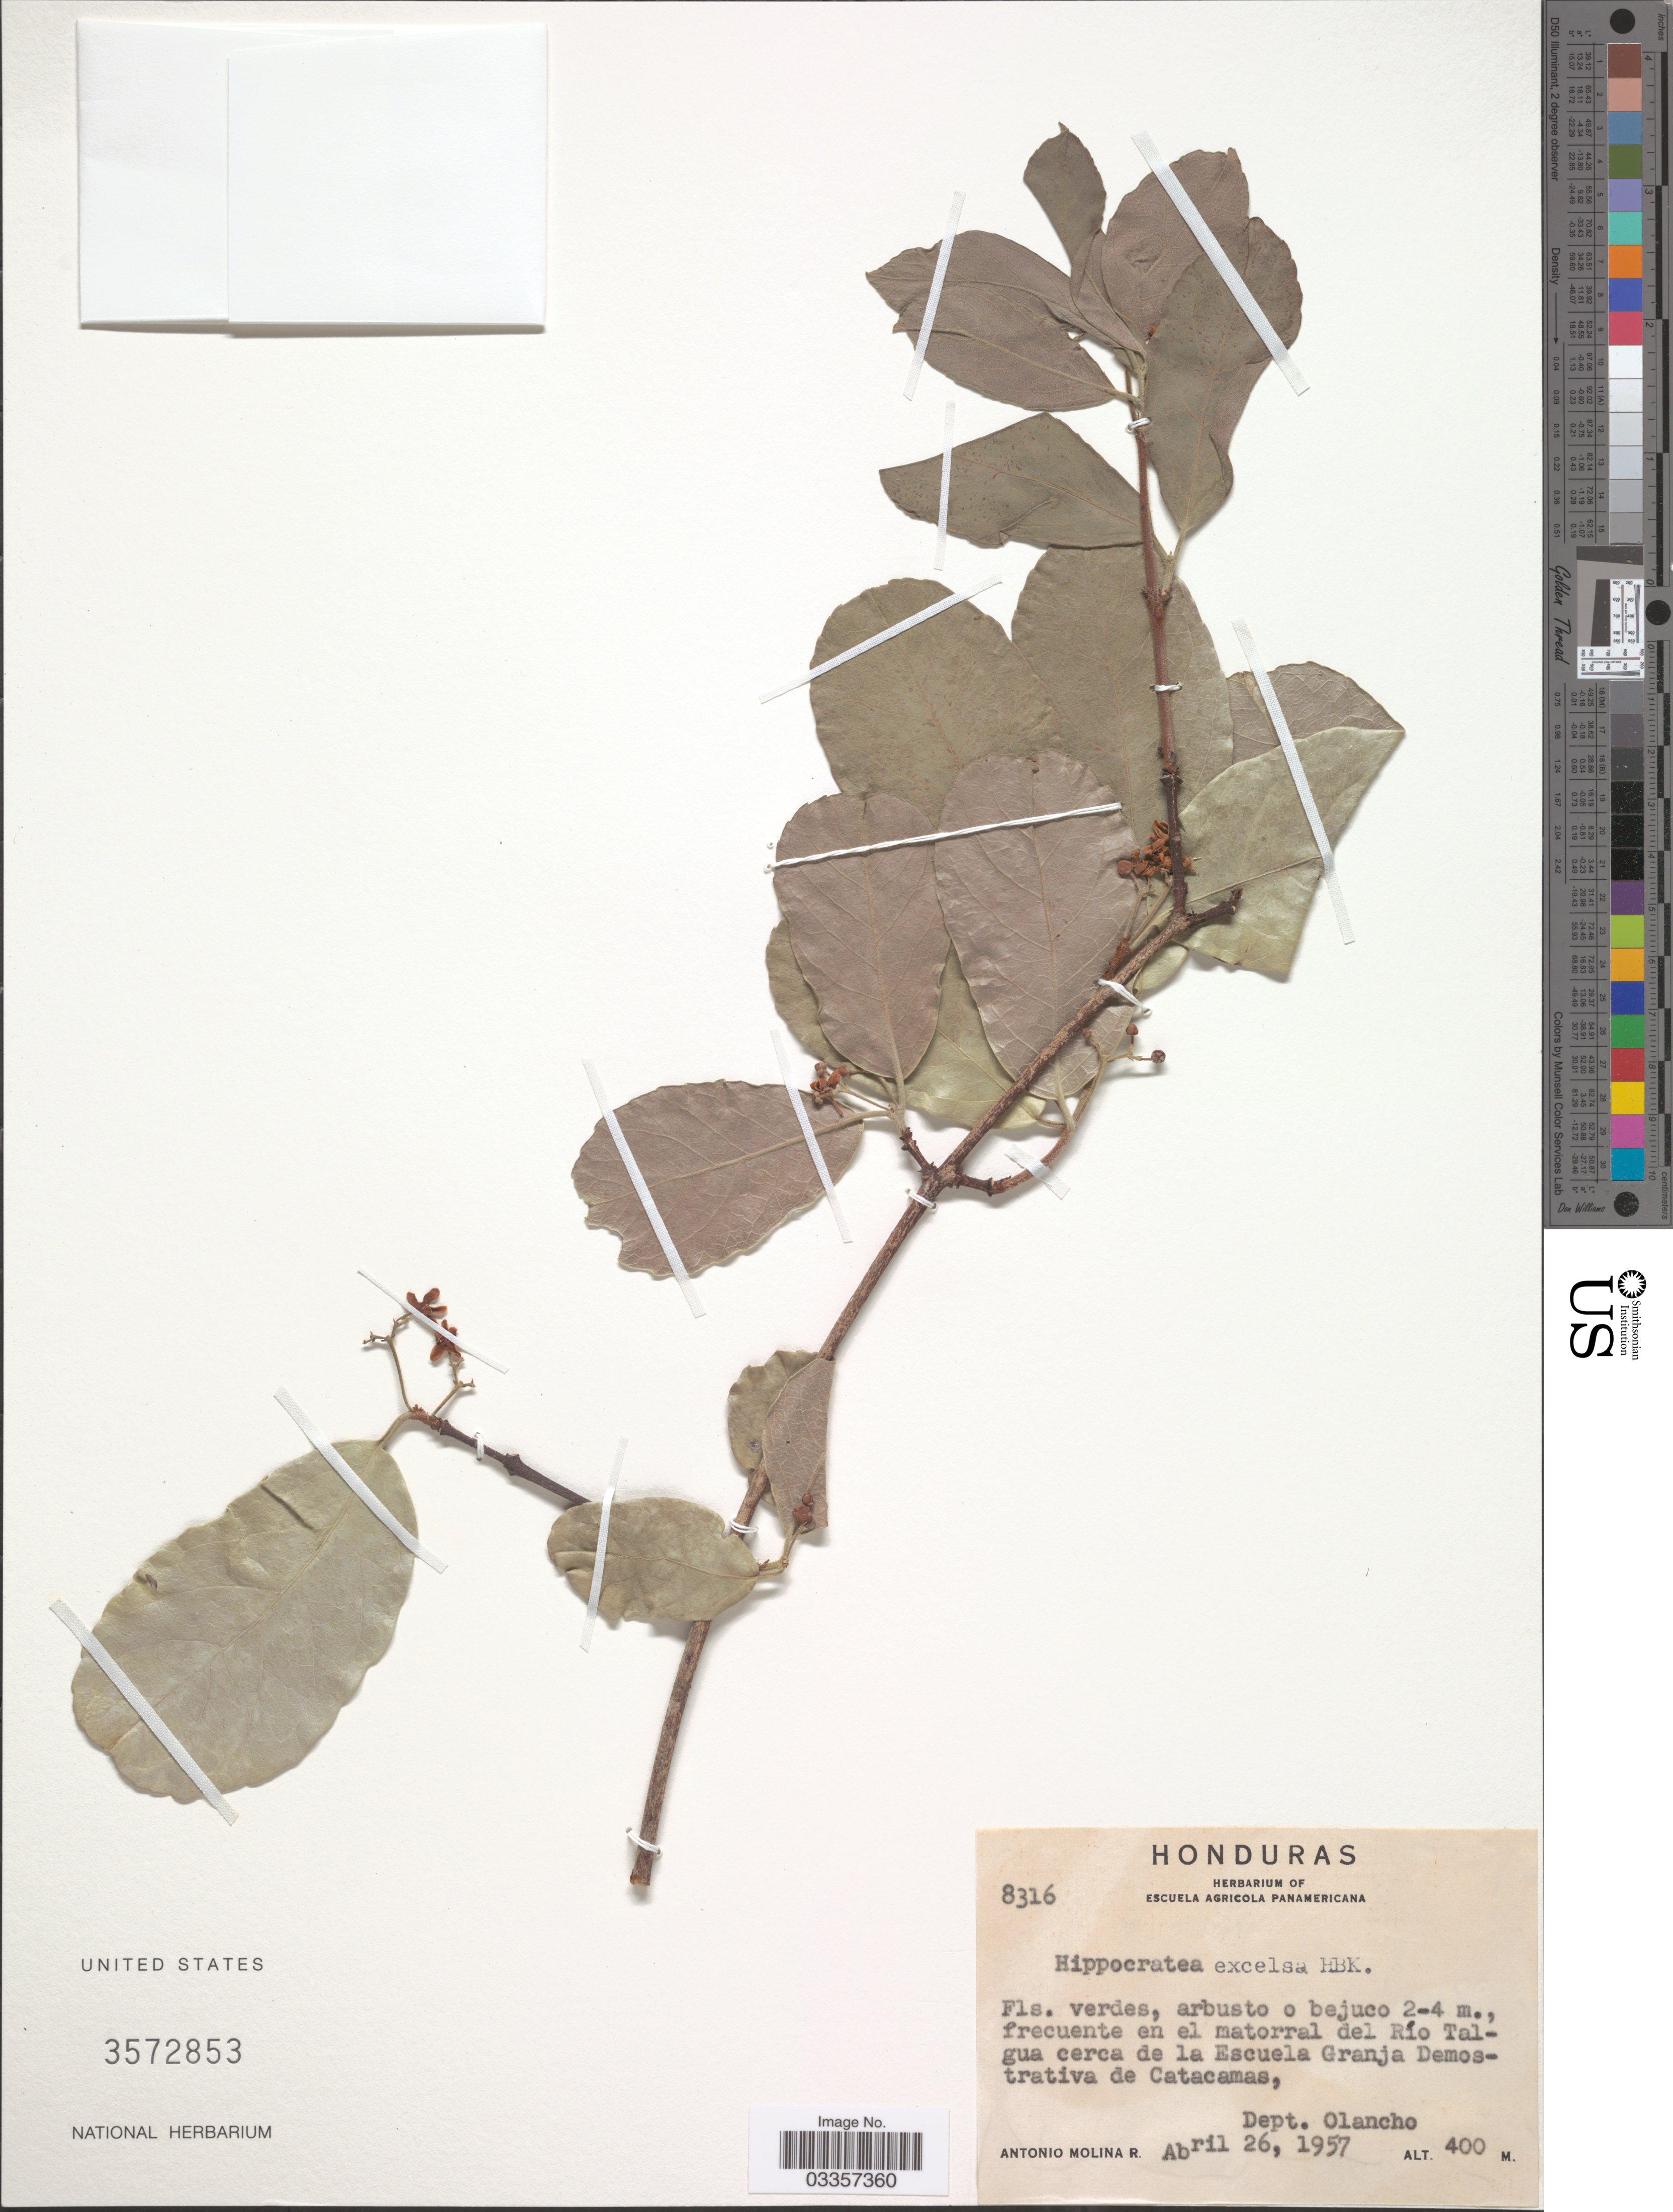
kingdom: Plantae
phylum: Tracheophyta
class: Magnoliopsida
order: Celastrales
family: Celastraceae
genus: Hippocratea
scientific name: Hippocratea excelsa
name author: Kunth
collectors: A. Molina R.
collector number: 8316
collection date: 1957-04-26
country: Honduras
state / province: Olancho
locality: Frecuente en el matorral del Río Talgua cerca de la Escuela Granja Demostrativa de Catacamas, Dept. Olancho.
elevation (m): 400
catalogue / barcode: US 3572853